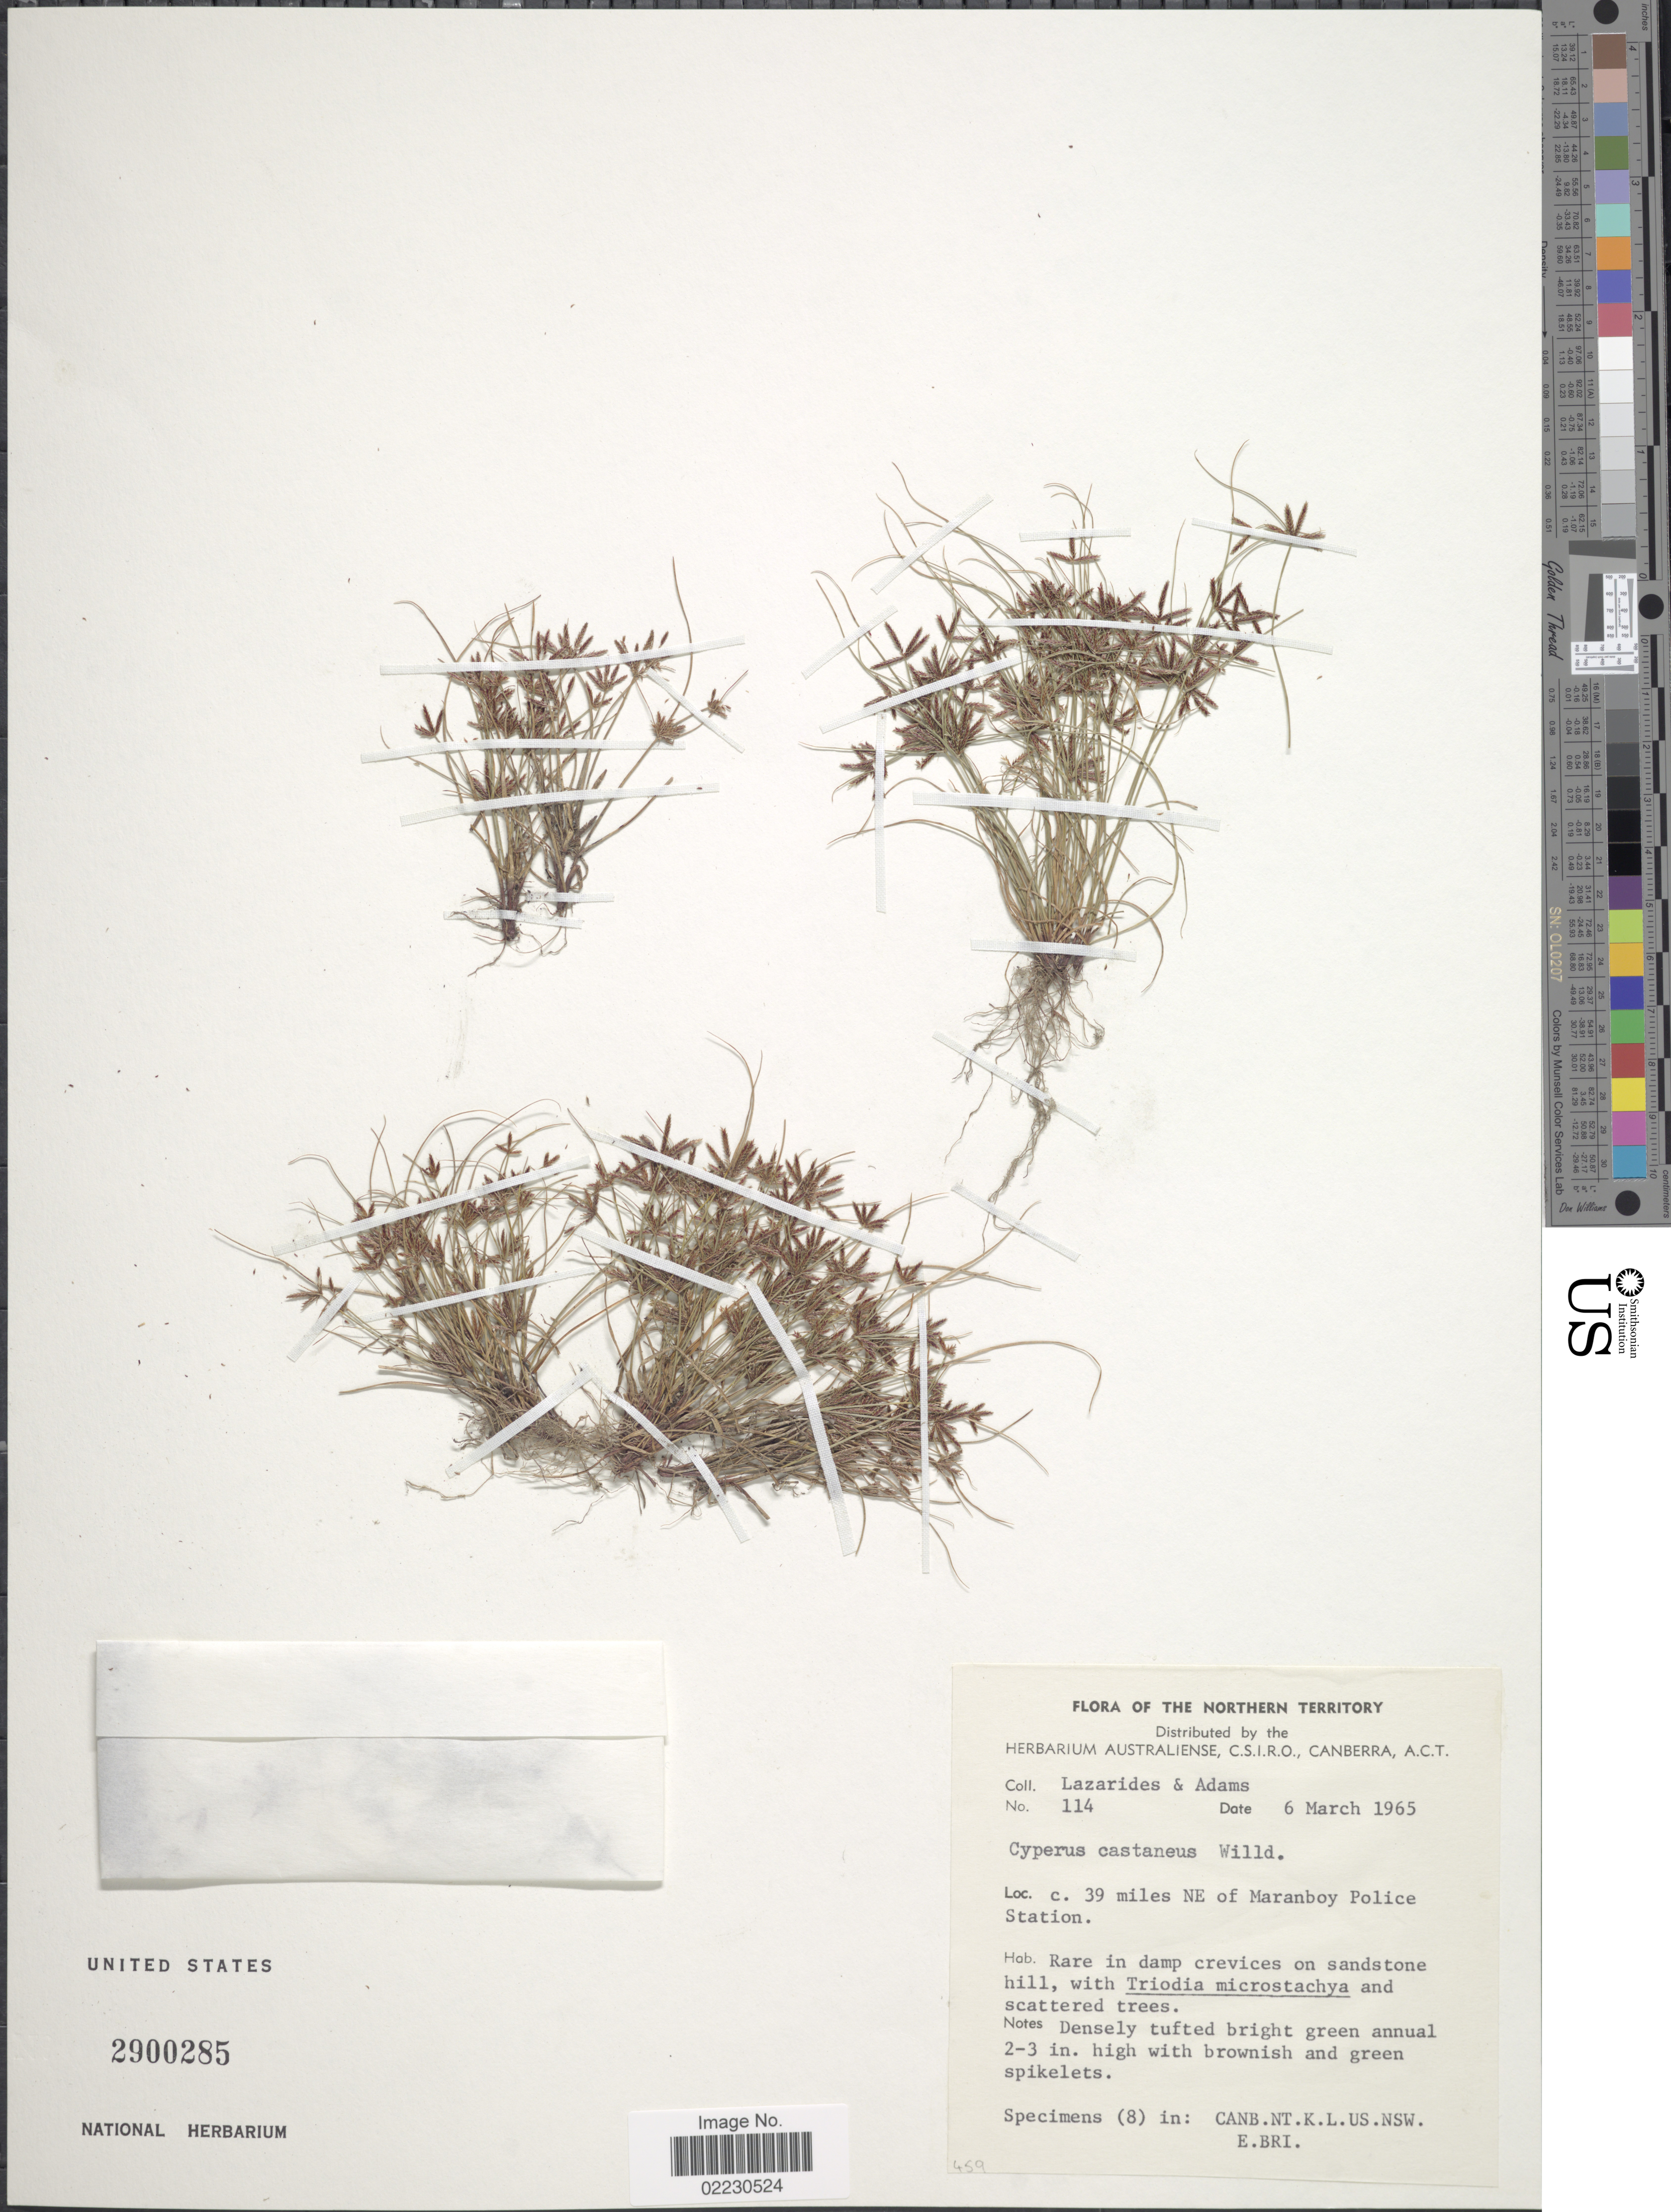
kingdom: Plantae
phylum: Tracheophyta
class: Liliopsida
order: Poales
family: Cyperaceae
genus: Cyperus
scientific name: Cyperus castaneus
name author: Willd.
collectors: M. Lazarides & Adams, --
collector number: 114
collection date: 1965-03-06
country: Australia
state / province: Northern Territory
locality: C. 39 miles NE of Maranboy Police Station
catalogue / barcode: US 2900285